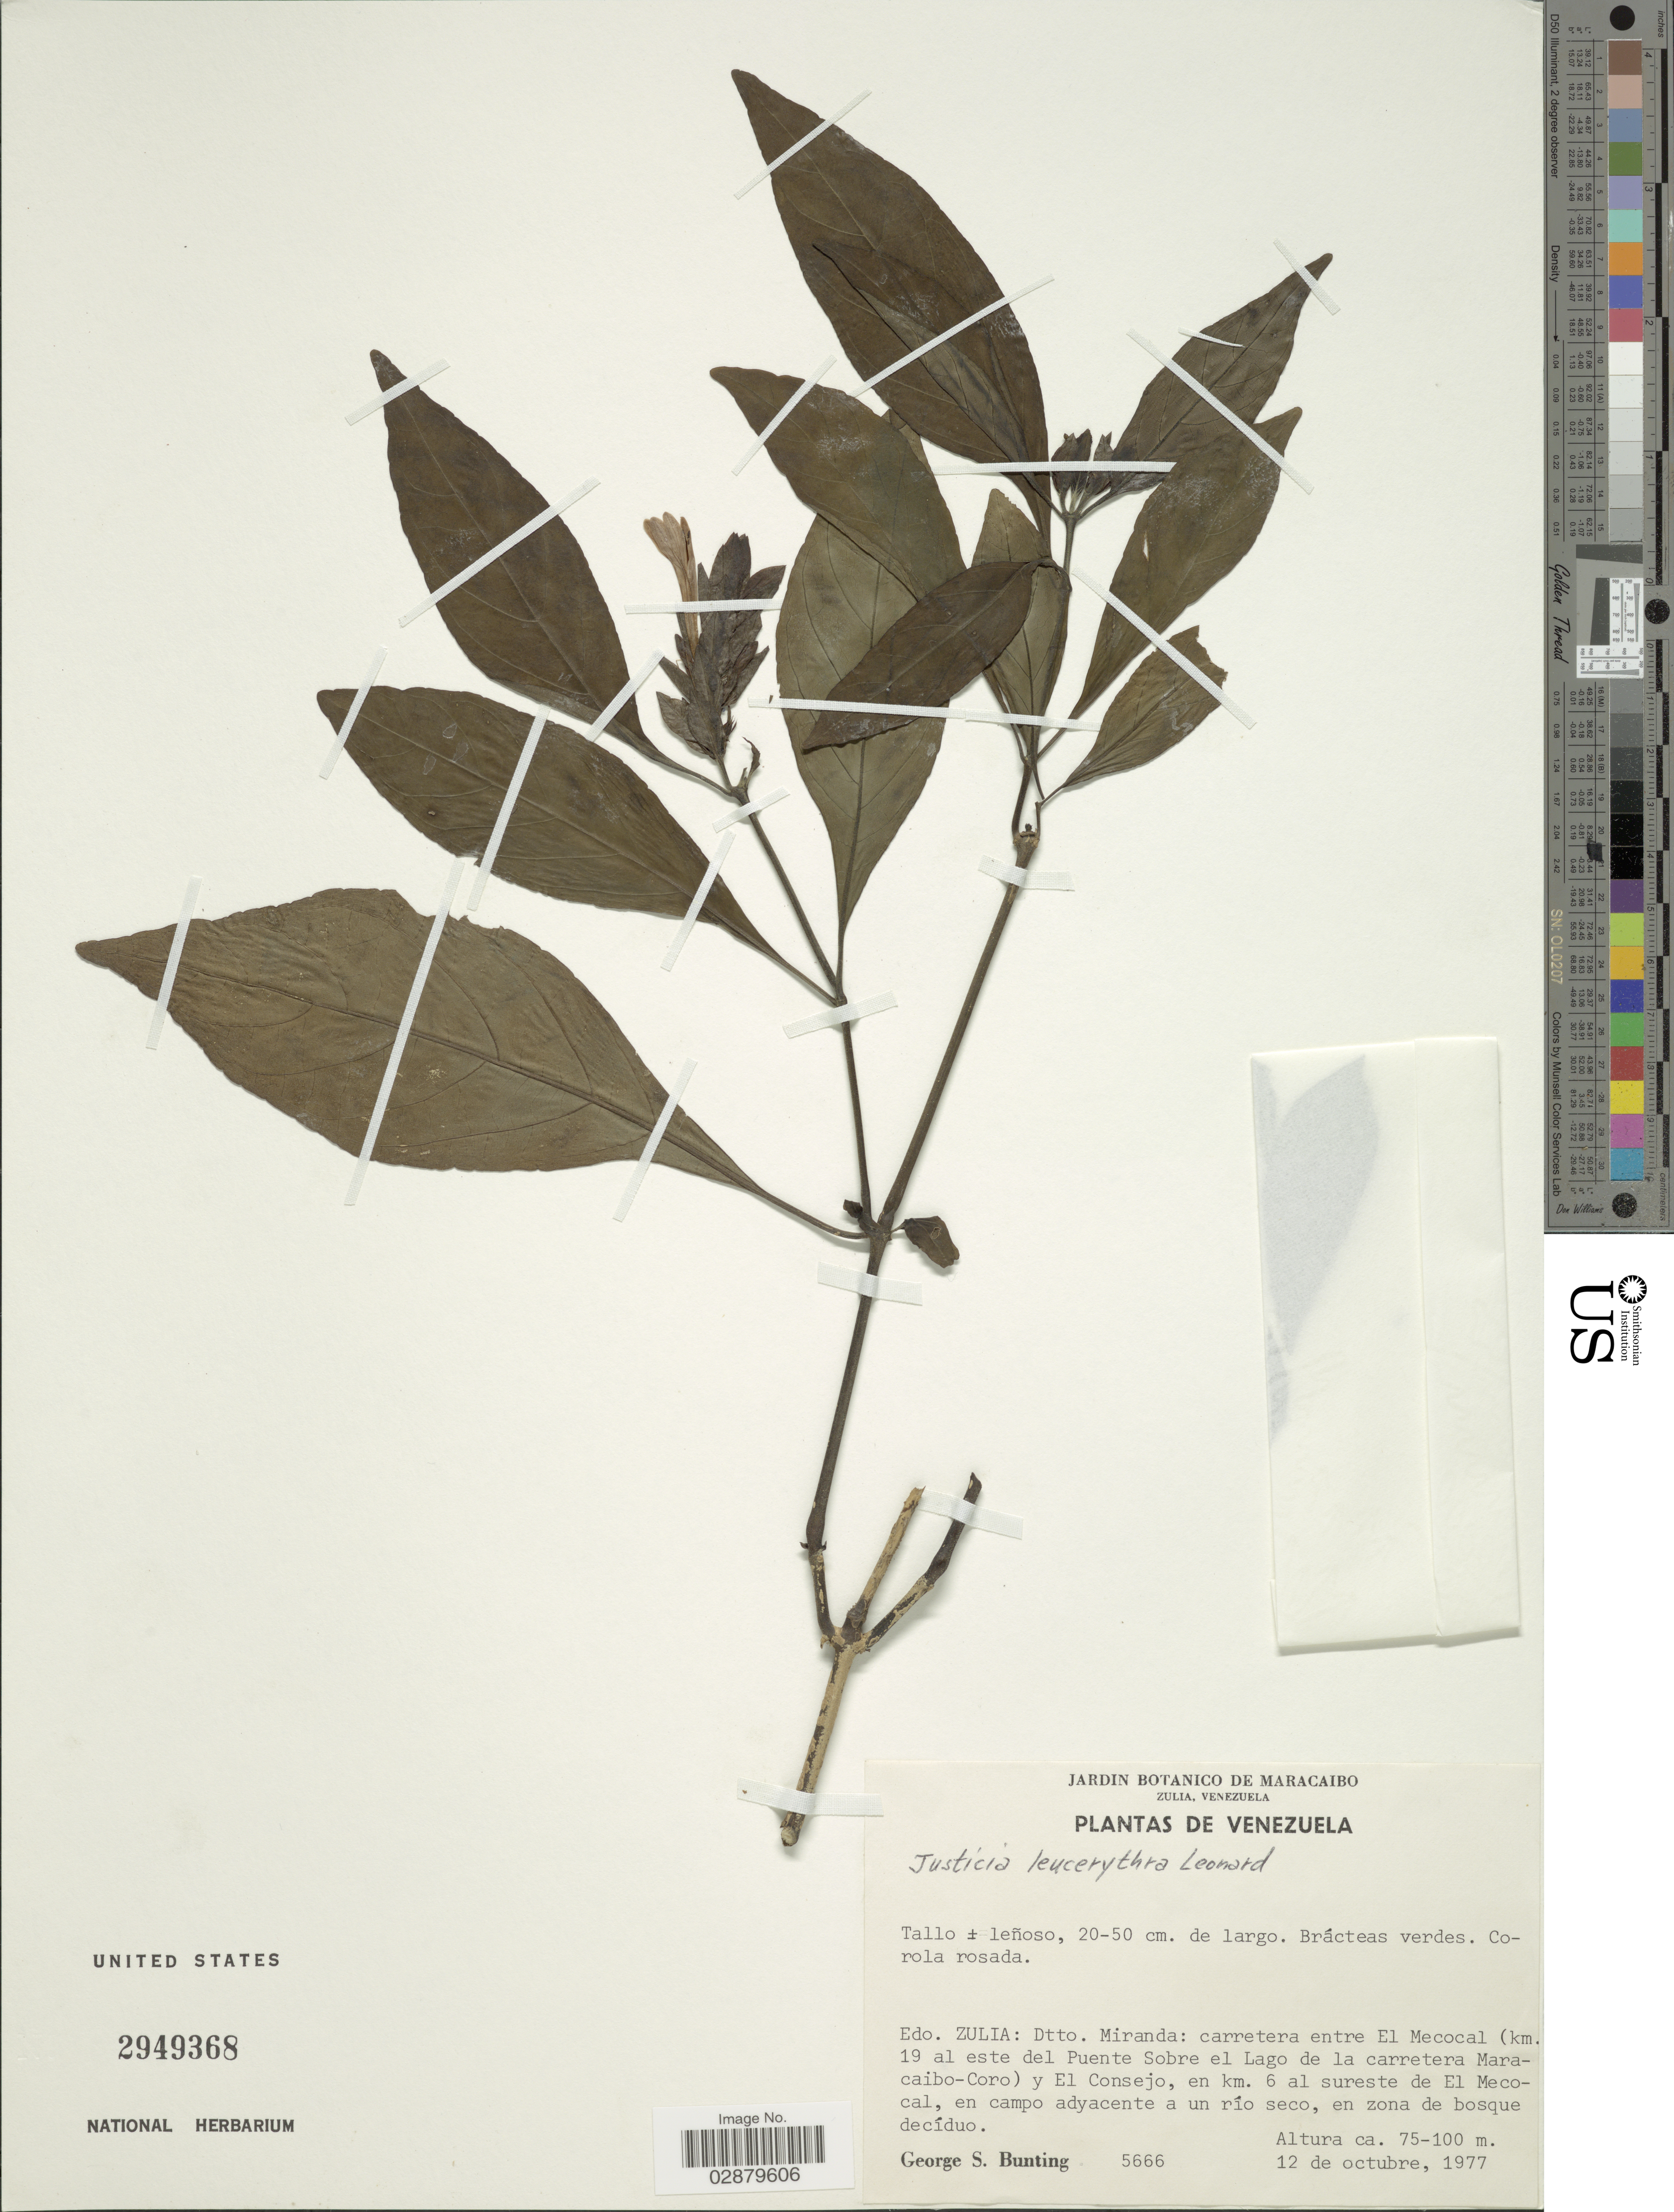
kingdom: Plantae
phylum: Tracheophyta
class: Magnoliopsida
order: Lamiales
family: Acanthaceae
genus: Justicia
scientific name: Justicia leucerythra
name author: Leonard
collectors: G. S. Bunting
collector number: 5666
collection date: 1977-10-12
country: Venezuela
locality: Edo. Zulia: Dtto. Miranda: carretera entre El Mecocal (km. 19 al este del Puente Sobre el Lago de la carretera Maracaibo-Coro) y El Consejo, en km. 6 al sureste de El Mecocal.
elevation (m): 75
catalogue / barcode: US 2949368